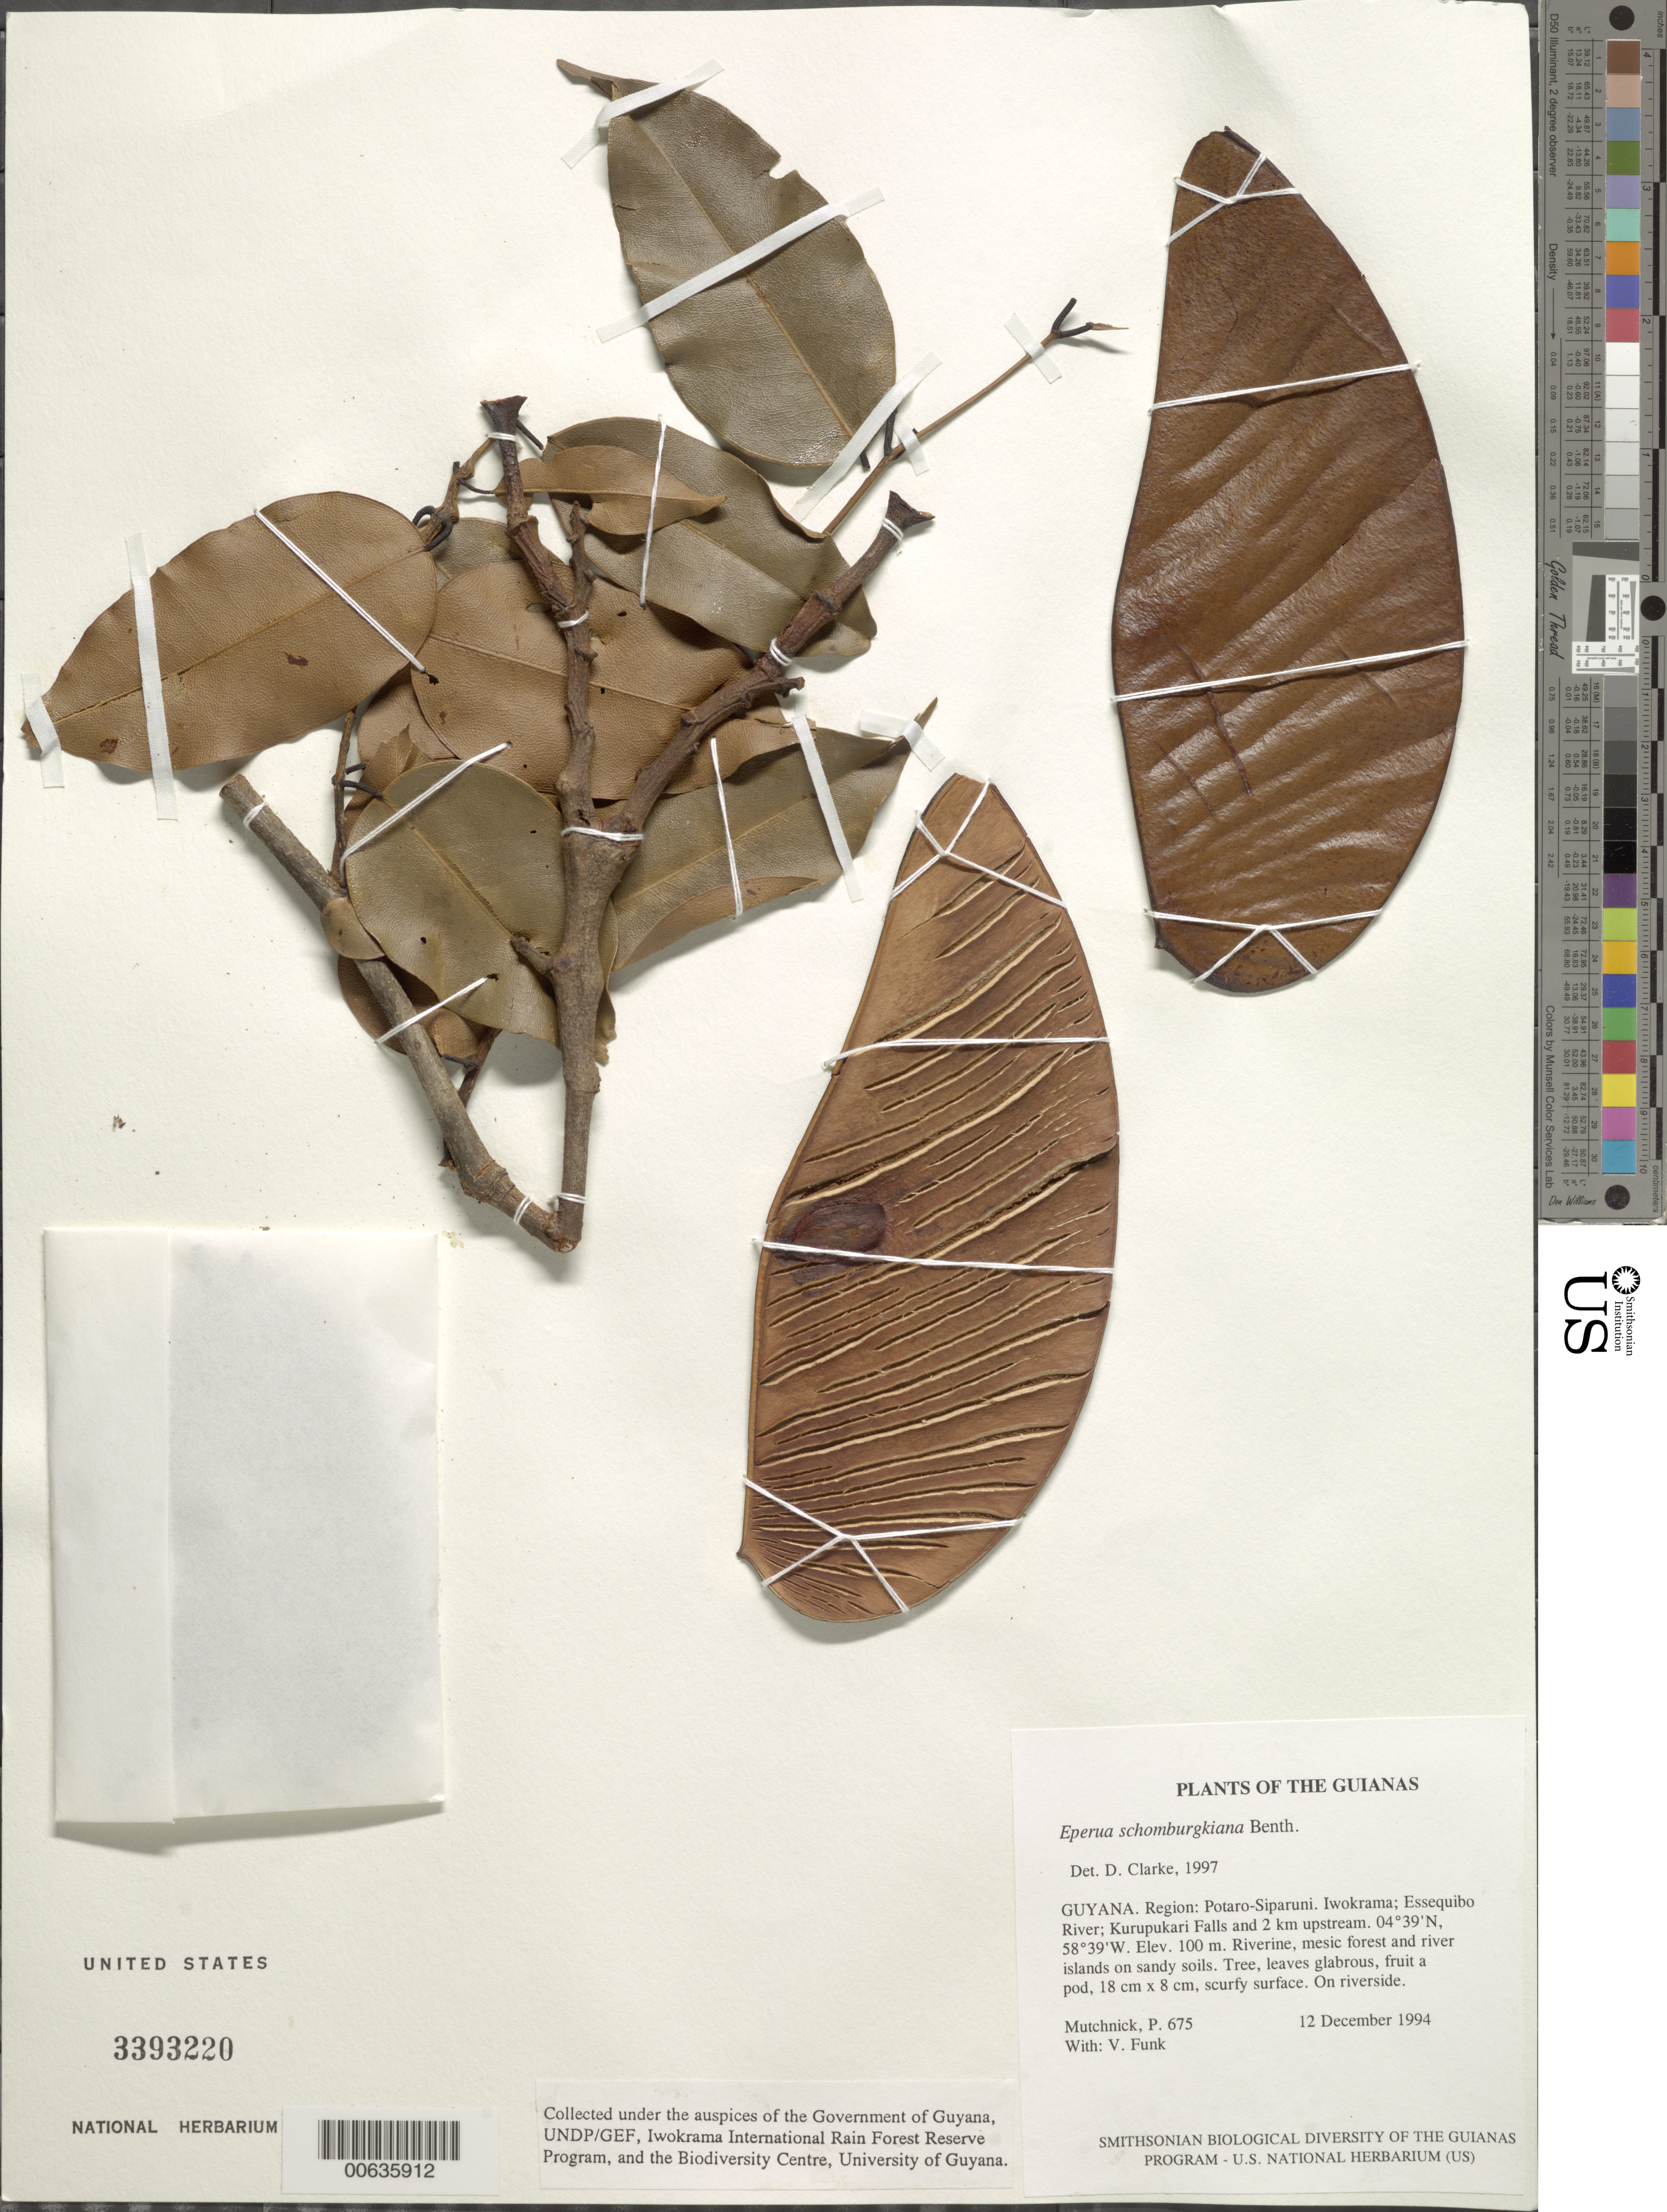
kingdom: Plantae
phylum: Tracheophyta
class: Magnoliopsida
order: Fabales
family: Fabaceae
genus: Eperua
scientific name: Eperua schomburgkiana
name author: Benth.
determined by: Clarke, H. D., University of North Carolina (Asheville)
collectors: P. Mutchnick & V. Funk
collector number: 675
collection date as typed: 12 December 1994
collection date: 1994-12-12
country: Guyana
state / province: Potaro-Siparuni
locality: Iwokrama; Essequibo River; Kurupukari Falls and 2 km upstream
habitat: Riverine, mesic forest and river islands on sandy soils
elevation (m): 100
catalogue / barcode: US 3393220